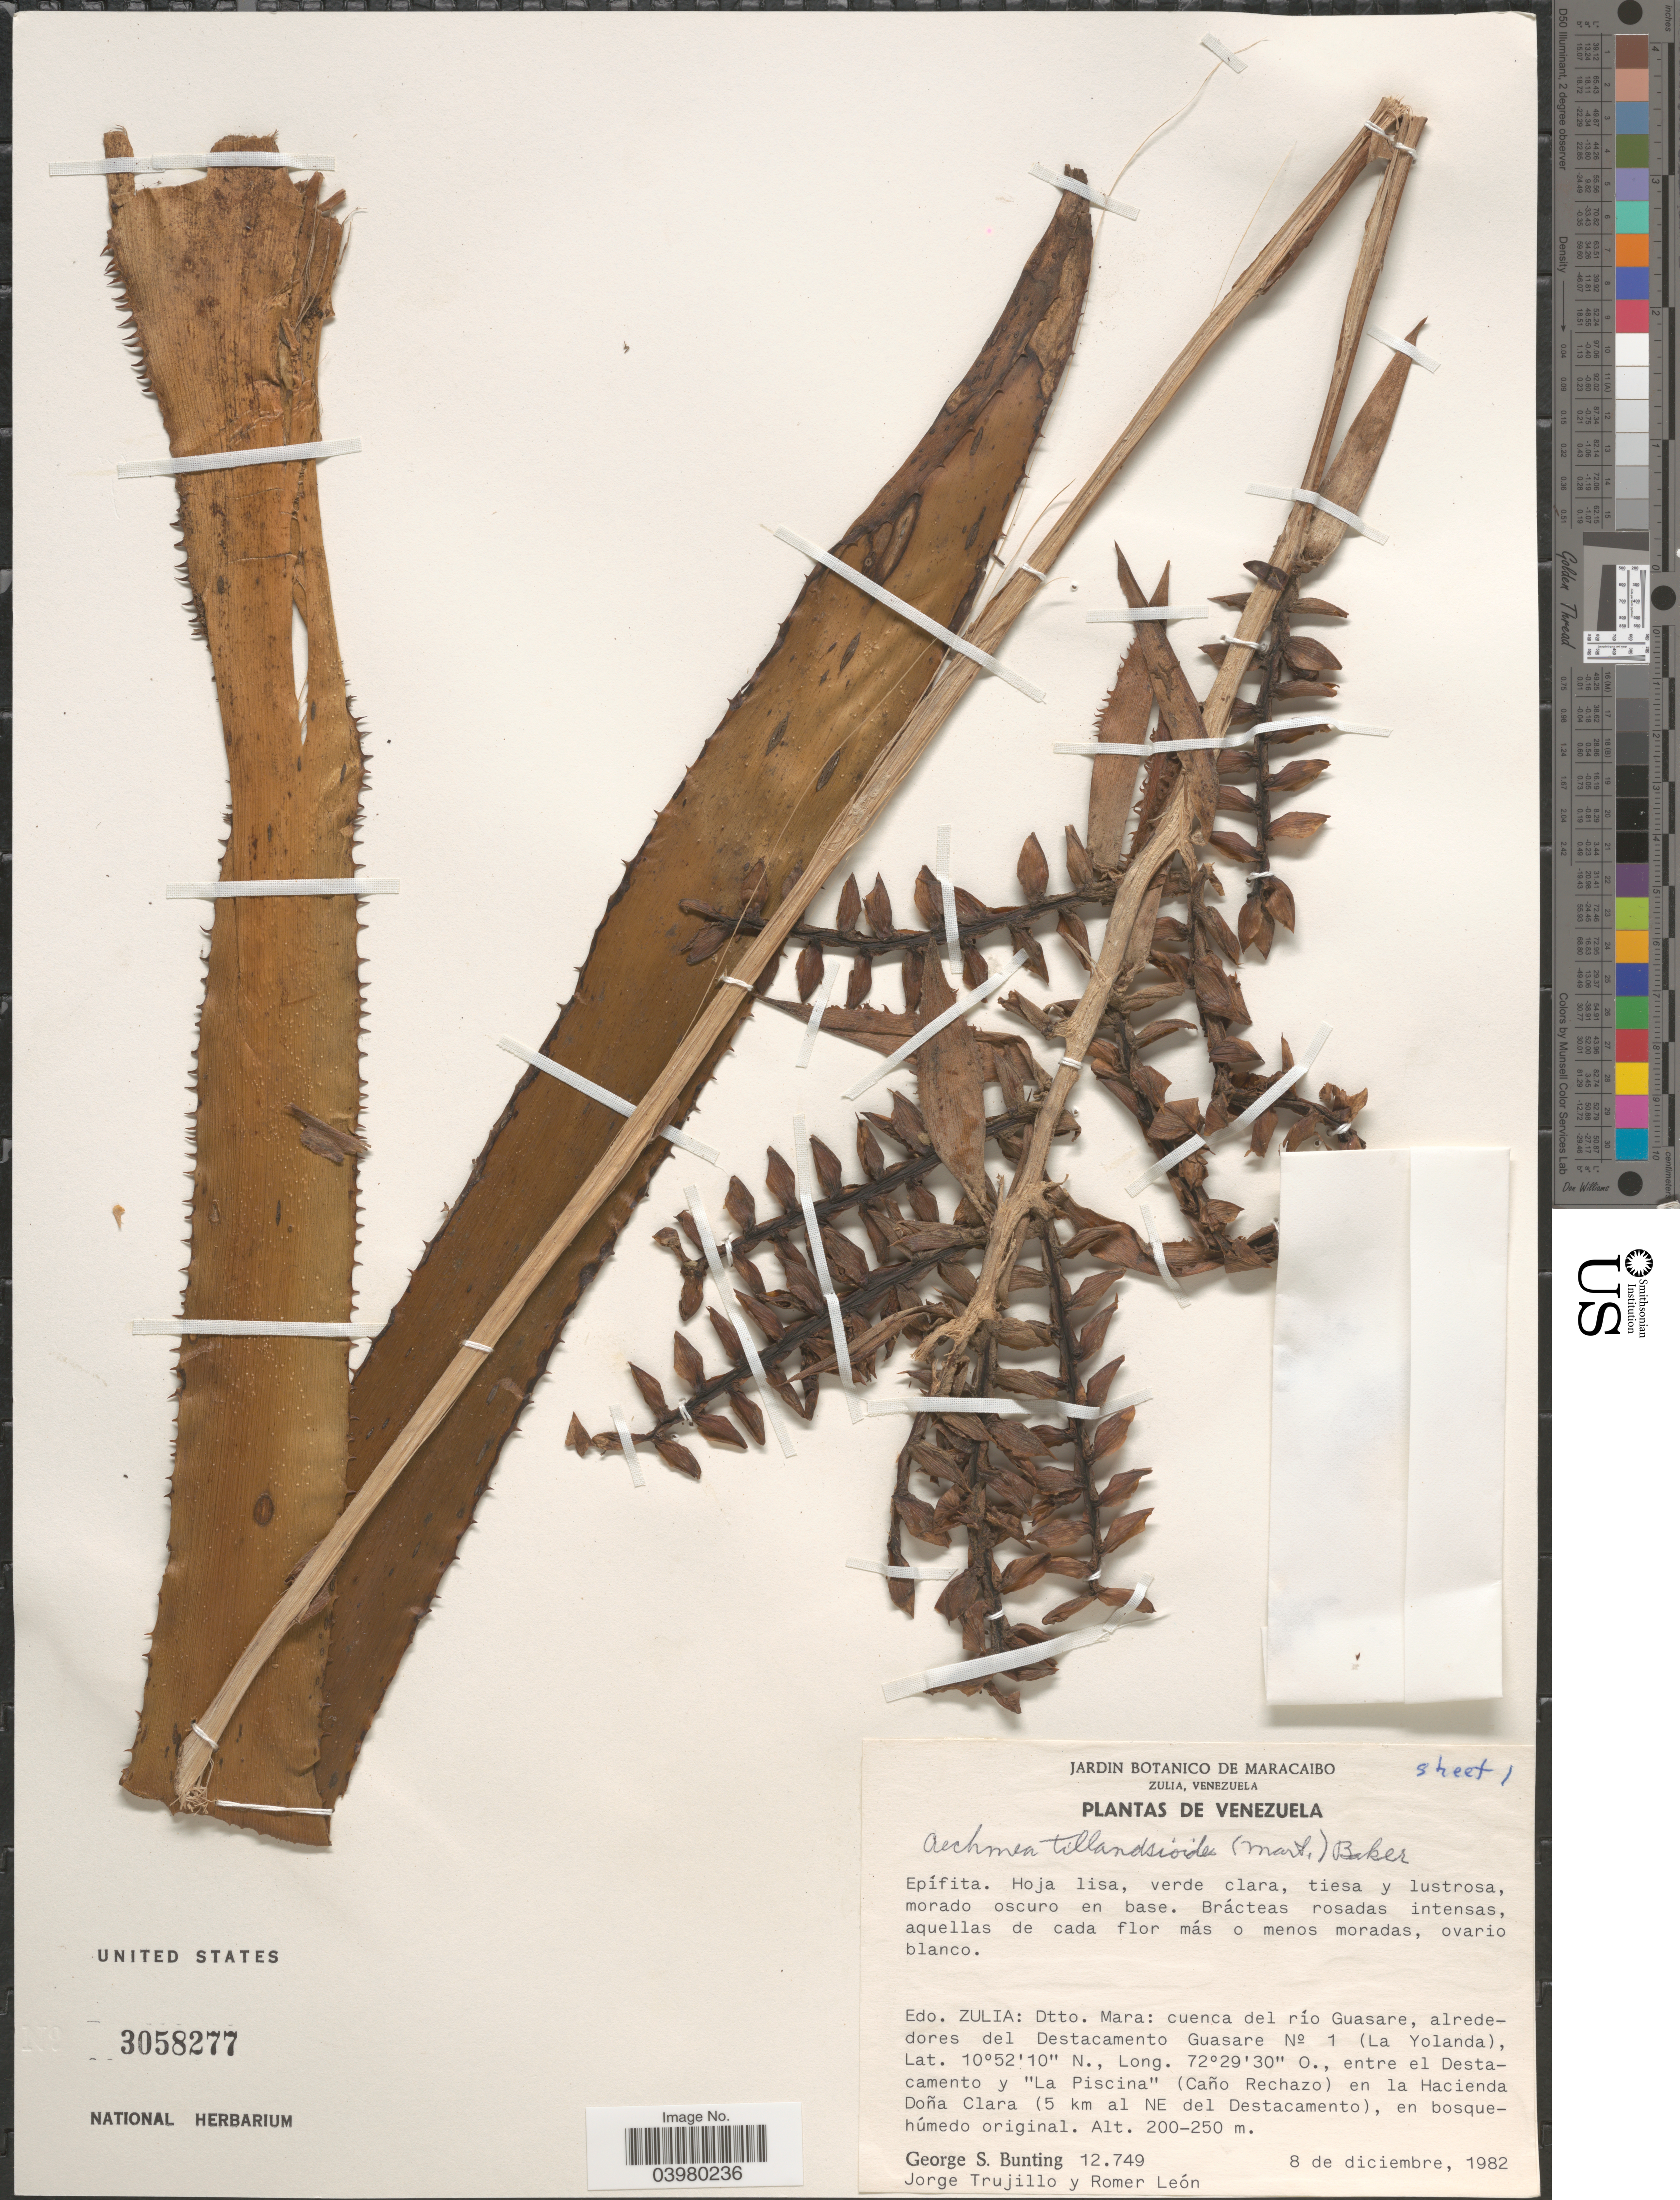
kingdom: Plantae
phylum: Tracheophyta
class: Liliopsida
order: Poales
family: Bromeliaceae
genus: Aechmea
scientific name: Aechmea tillandsioides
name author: (Mart. ex Schult. & Schult. f.) Baker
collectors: G. S. Bunting, J. Trujillo & R. León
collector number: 12749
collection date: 1982-12-08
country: Venezuela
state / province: Zulia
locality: Dtto. Mara: cuenca del río Guasare, alrededores del Destacamento Guasare No 1 (La Yolanda), entre el Destacamento y "La Piscina" (Caño Rechazo) en la Hacienda Doña Clara (5 km al NE del Destacamento).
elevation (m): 200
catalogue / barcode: US 3058277